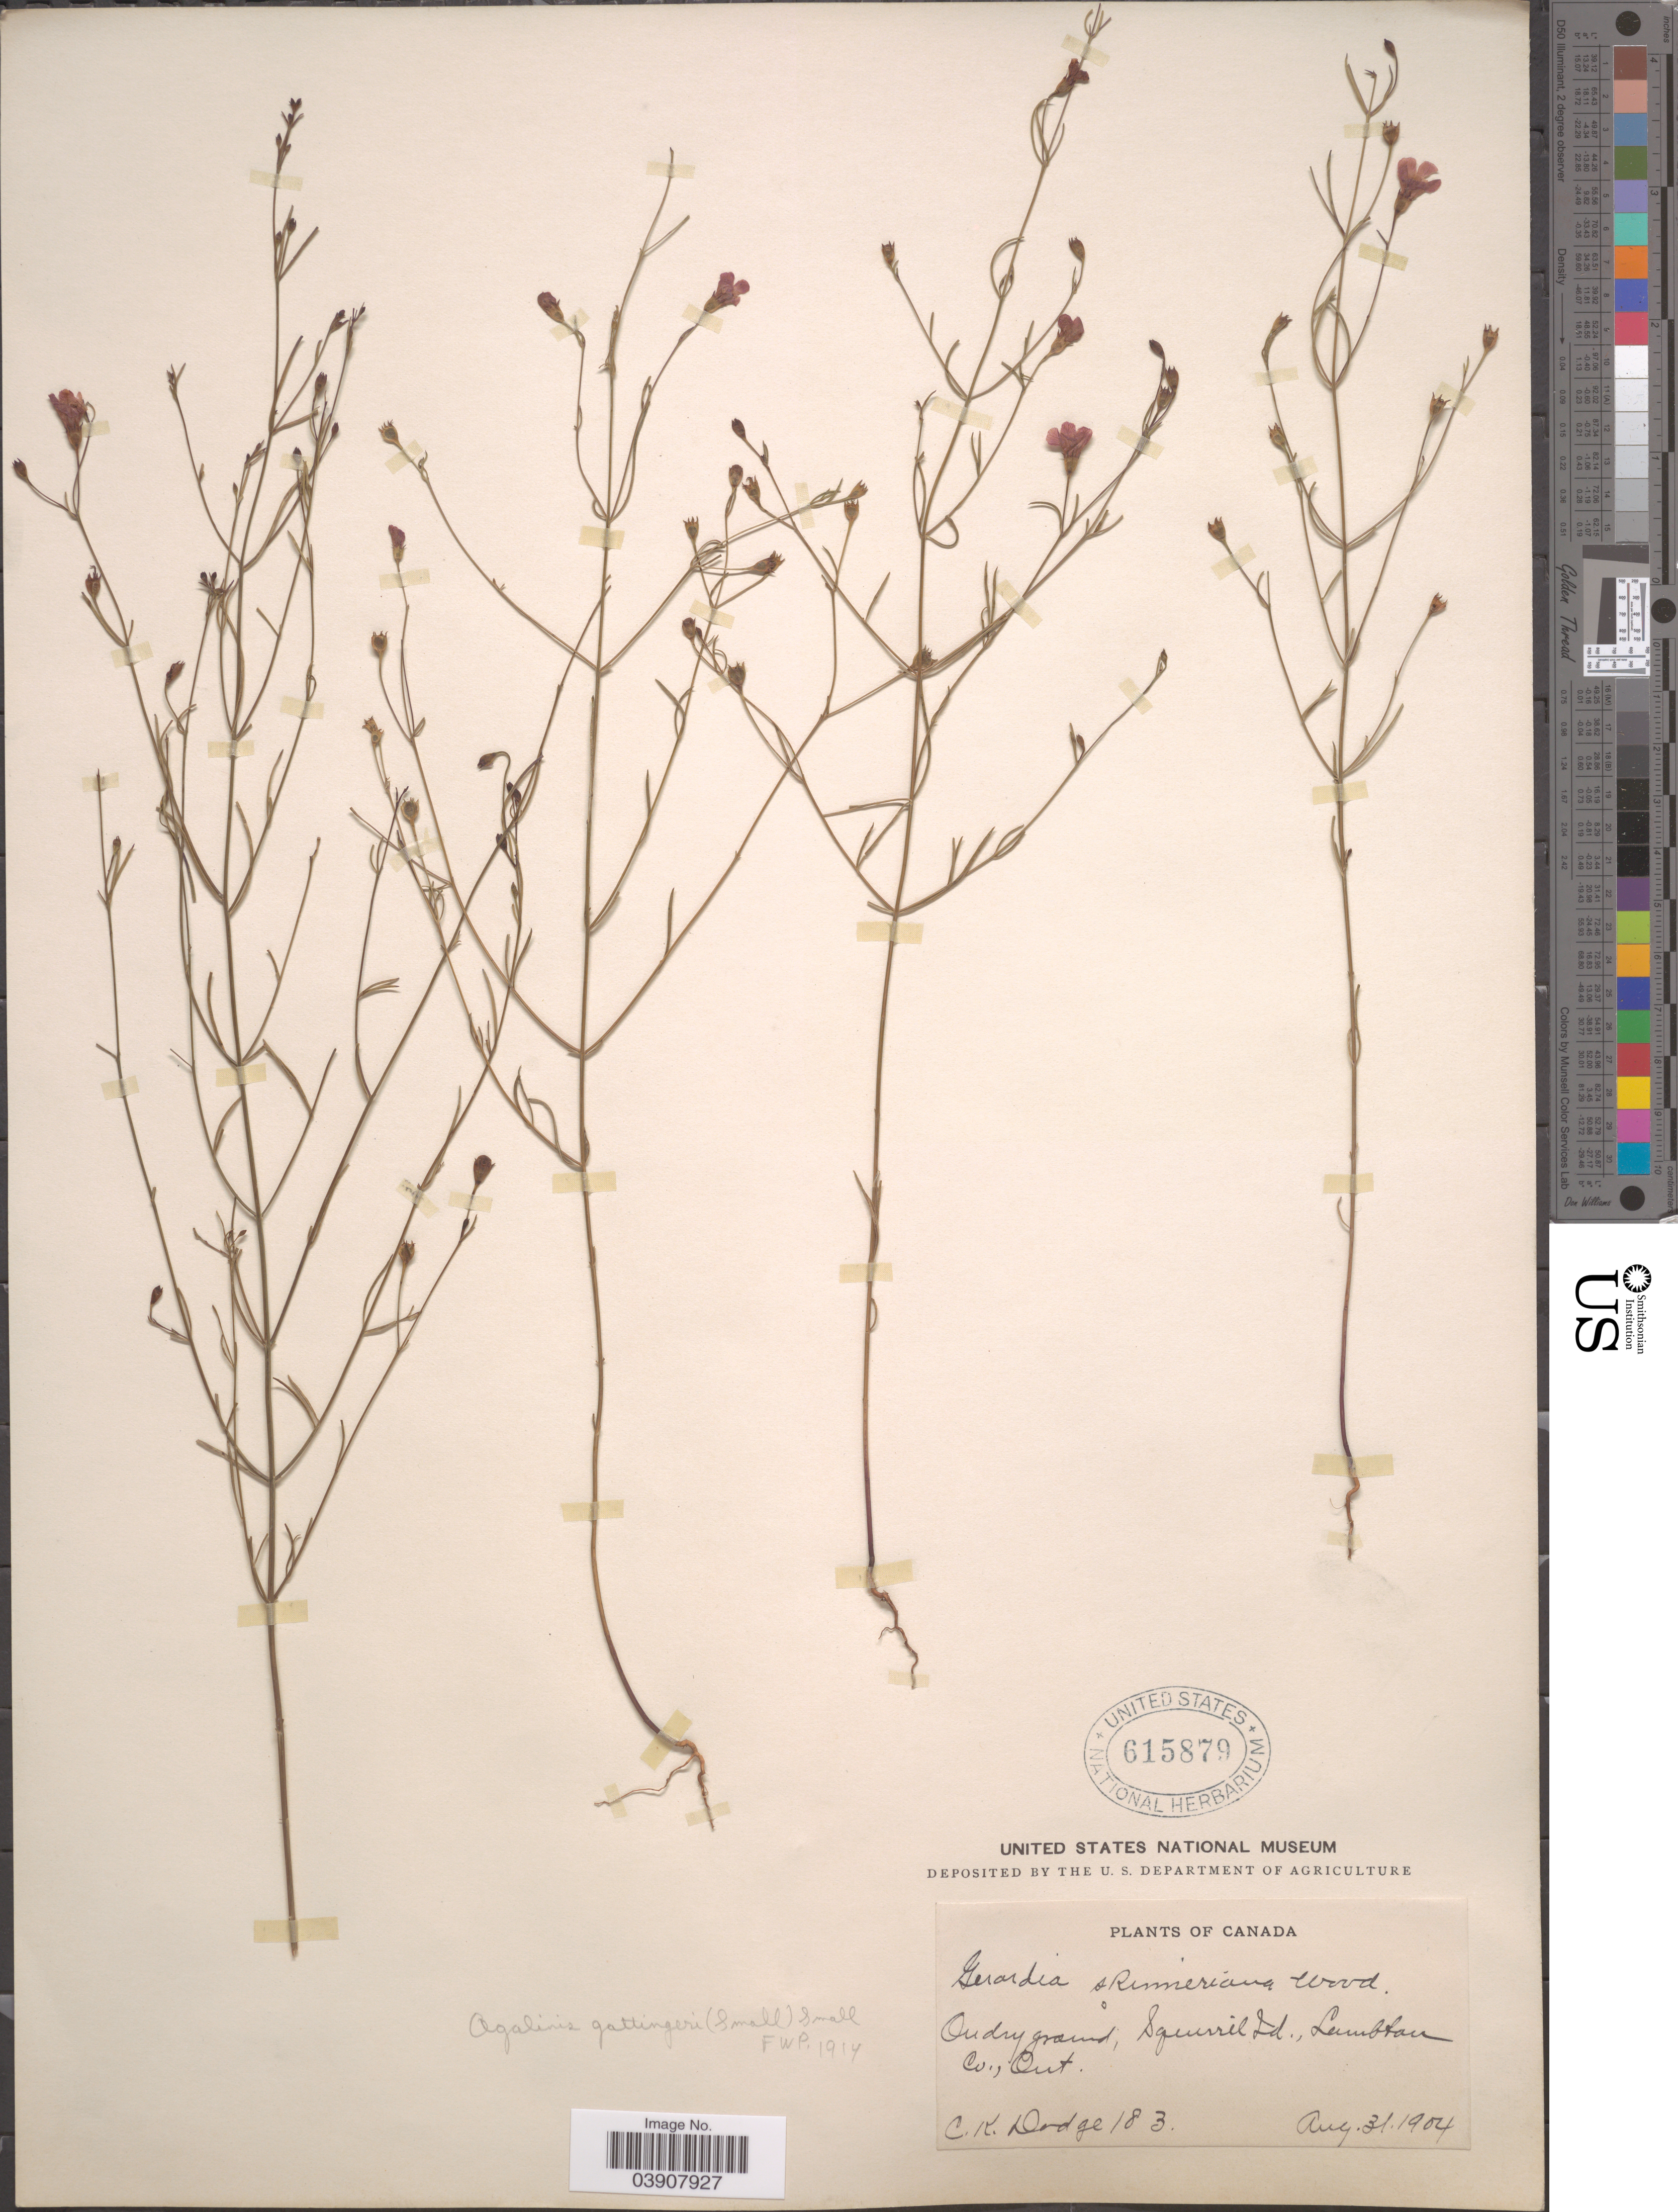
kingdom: Plantae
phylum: Tracheophyta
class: Magnoliopsida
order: Lamiales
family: Orobanchaceae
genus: Agalinis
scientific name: Agalinis gattingeri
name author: (Small) Small ex Britton & A. Br.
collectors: C. Dodge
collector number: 183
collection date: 1904-08-31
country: Canada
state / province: Ontario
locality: Squirril Id., Lambton Co.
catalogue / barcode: US 615879